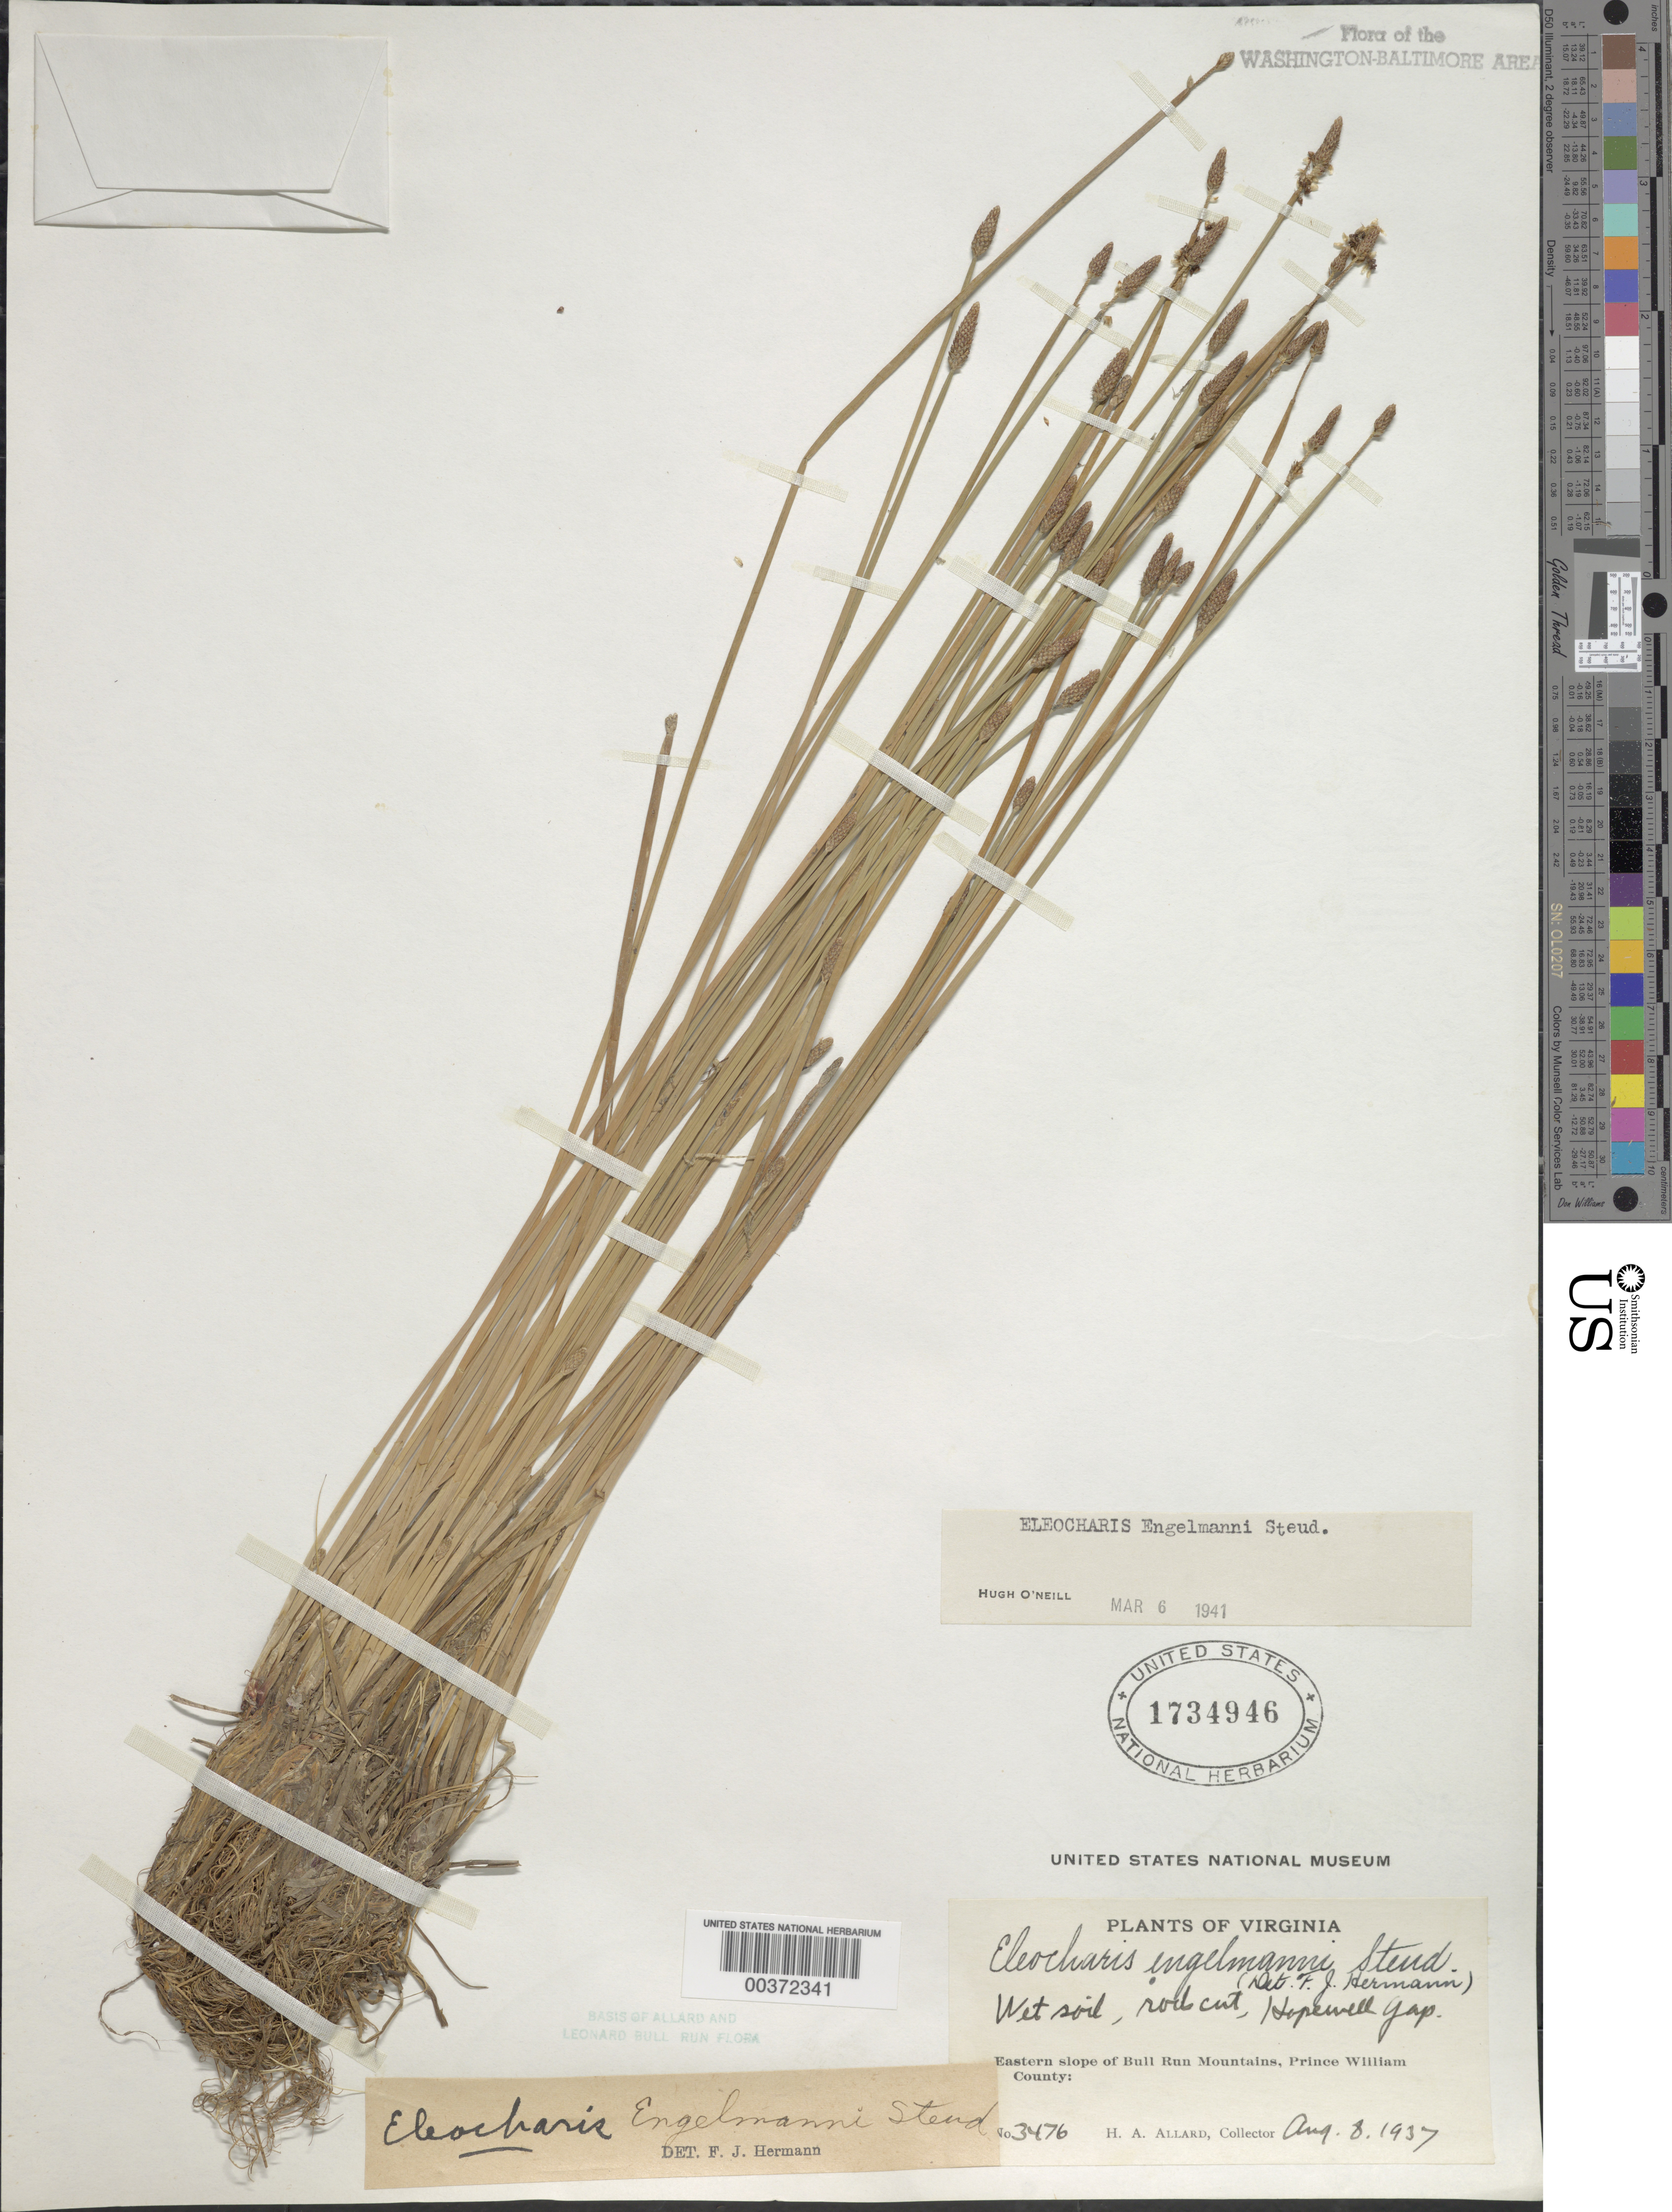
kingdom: Plantae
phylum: Tracheophyta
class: Liliopsida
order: Poales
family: Cyperaceae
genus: Eleocharis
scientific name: Eleocharis engelmannii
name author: Steud.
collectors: H. A. Allard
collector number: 3476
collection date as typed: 08 Aug 1937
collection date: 1937-08-08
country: United States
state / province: Virginia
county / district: Prince William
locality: Hopewell Gap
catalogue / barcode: US 1734946